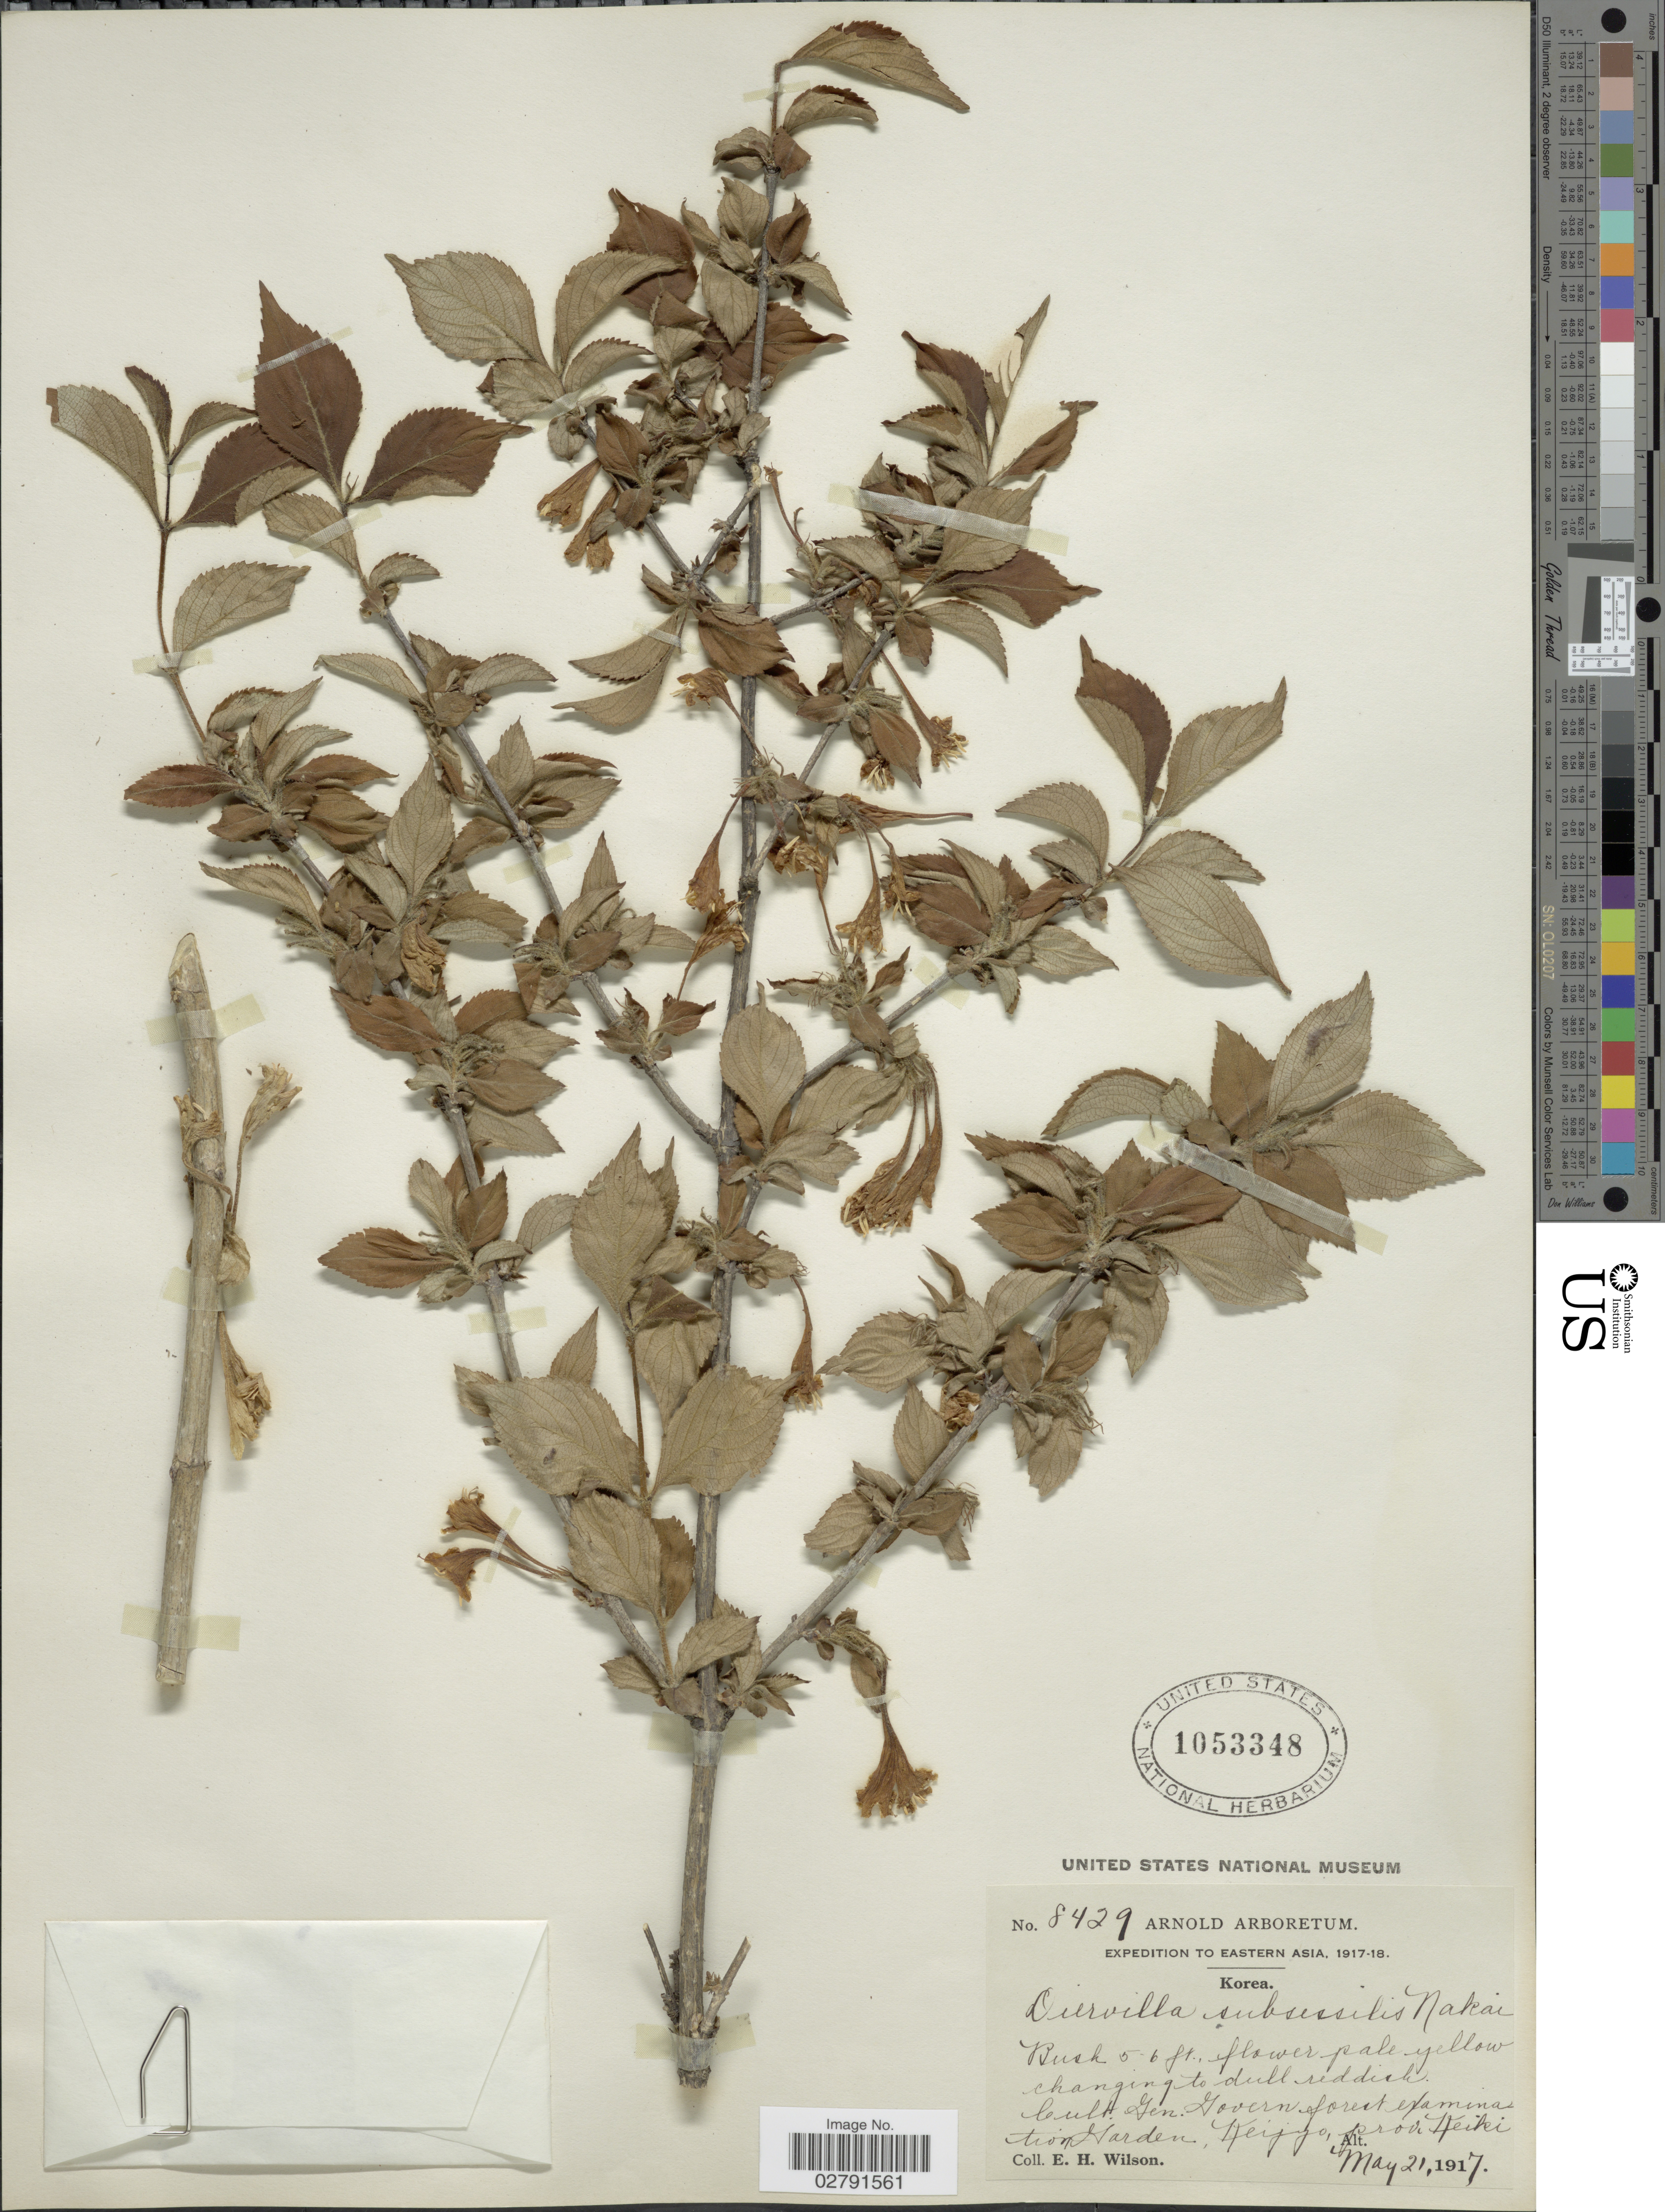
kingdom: Plantae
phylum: Tracheophyta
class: Magnoliopsida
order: Dipsacales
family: Caprifoliaceae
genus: Diervilla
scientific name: Diervilla subsessilis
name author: Nakai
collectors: E. Wilson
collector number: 8429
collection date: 1917-05-21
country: South Korea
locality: Cult. Gen. Govern forest examination Garden. Keijyo], Prov. Keiki.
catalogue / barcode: US 1053348